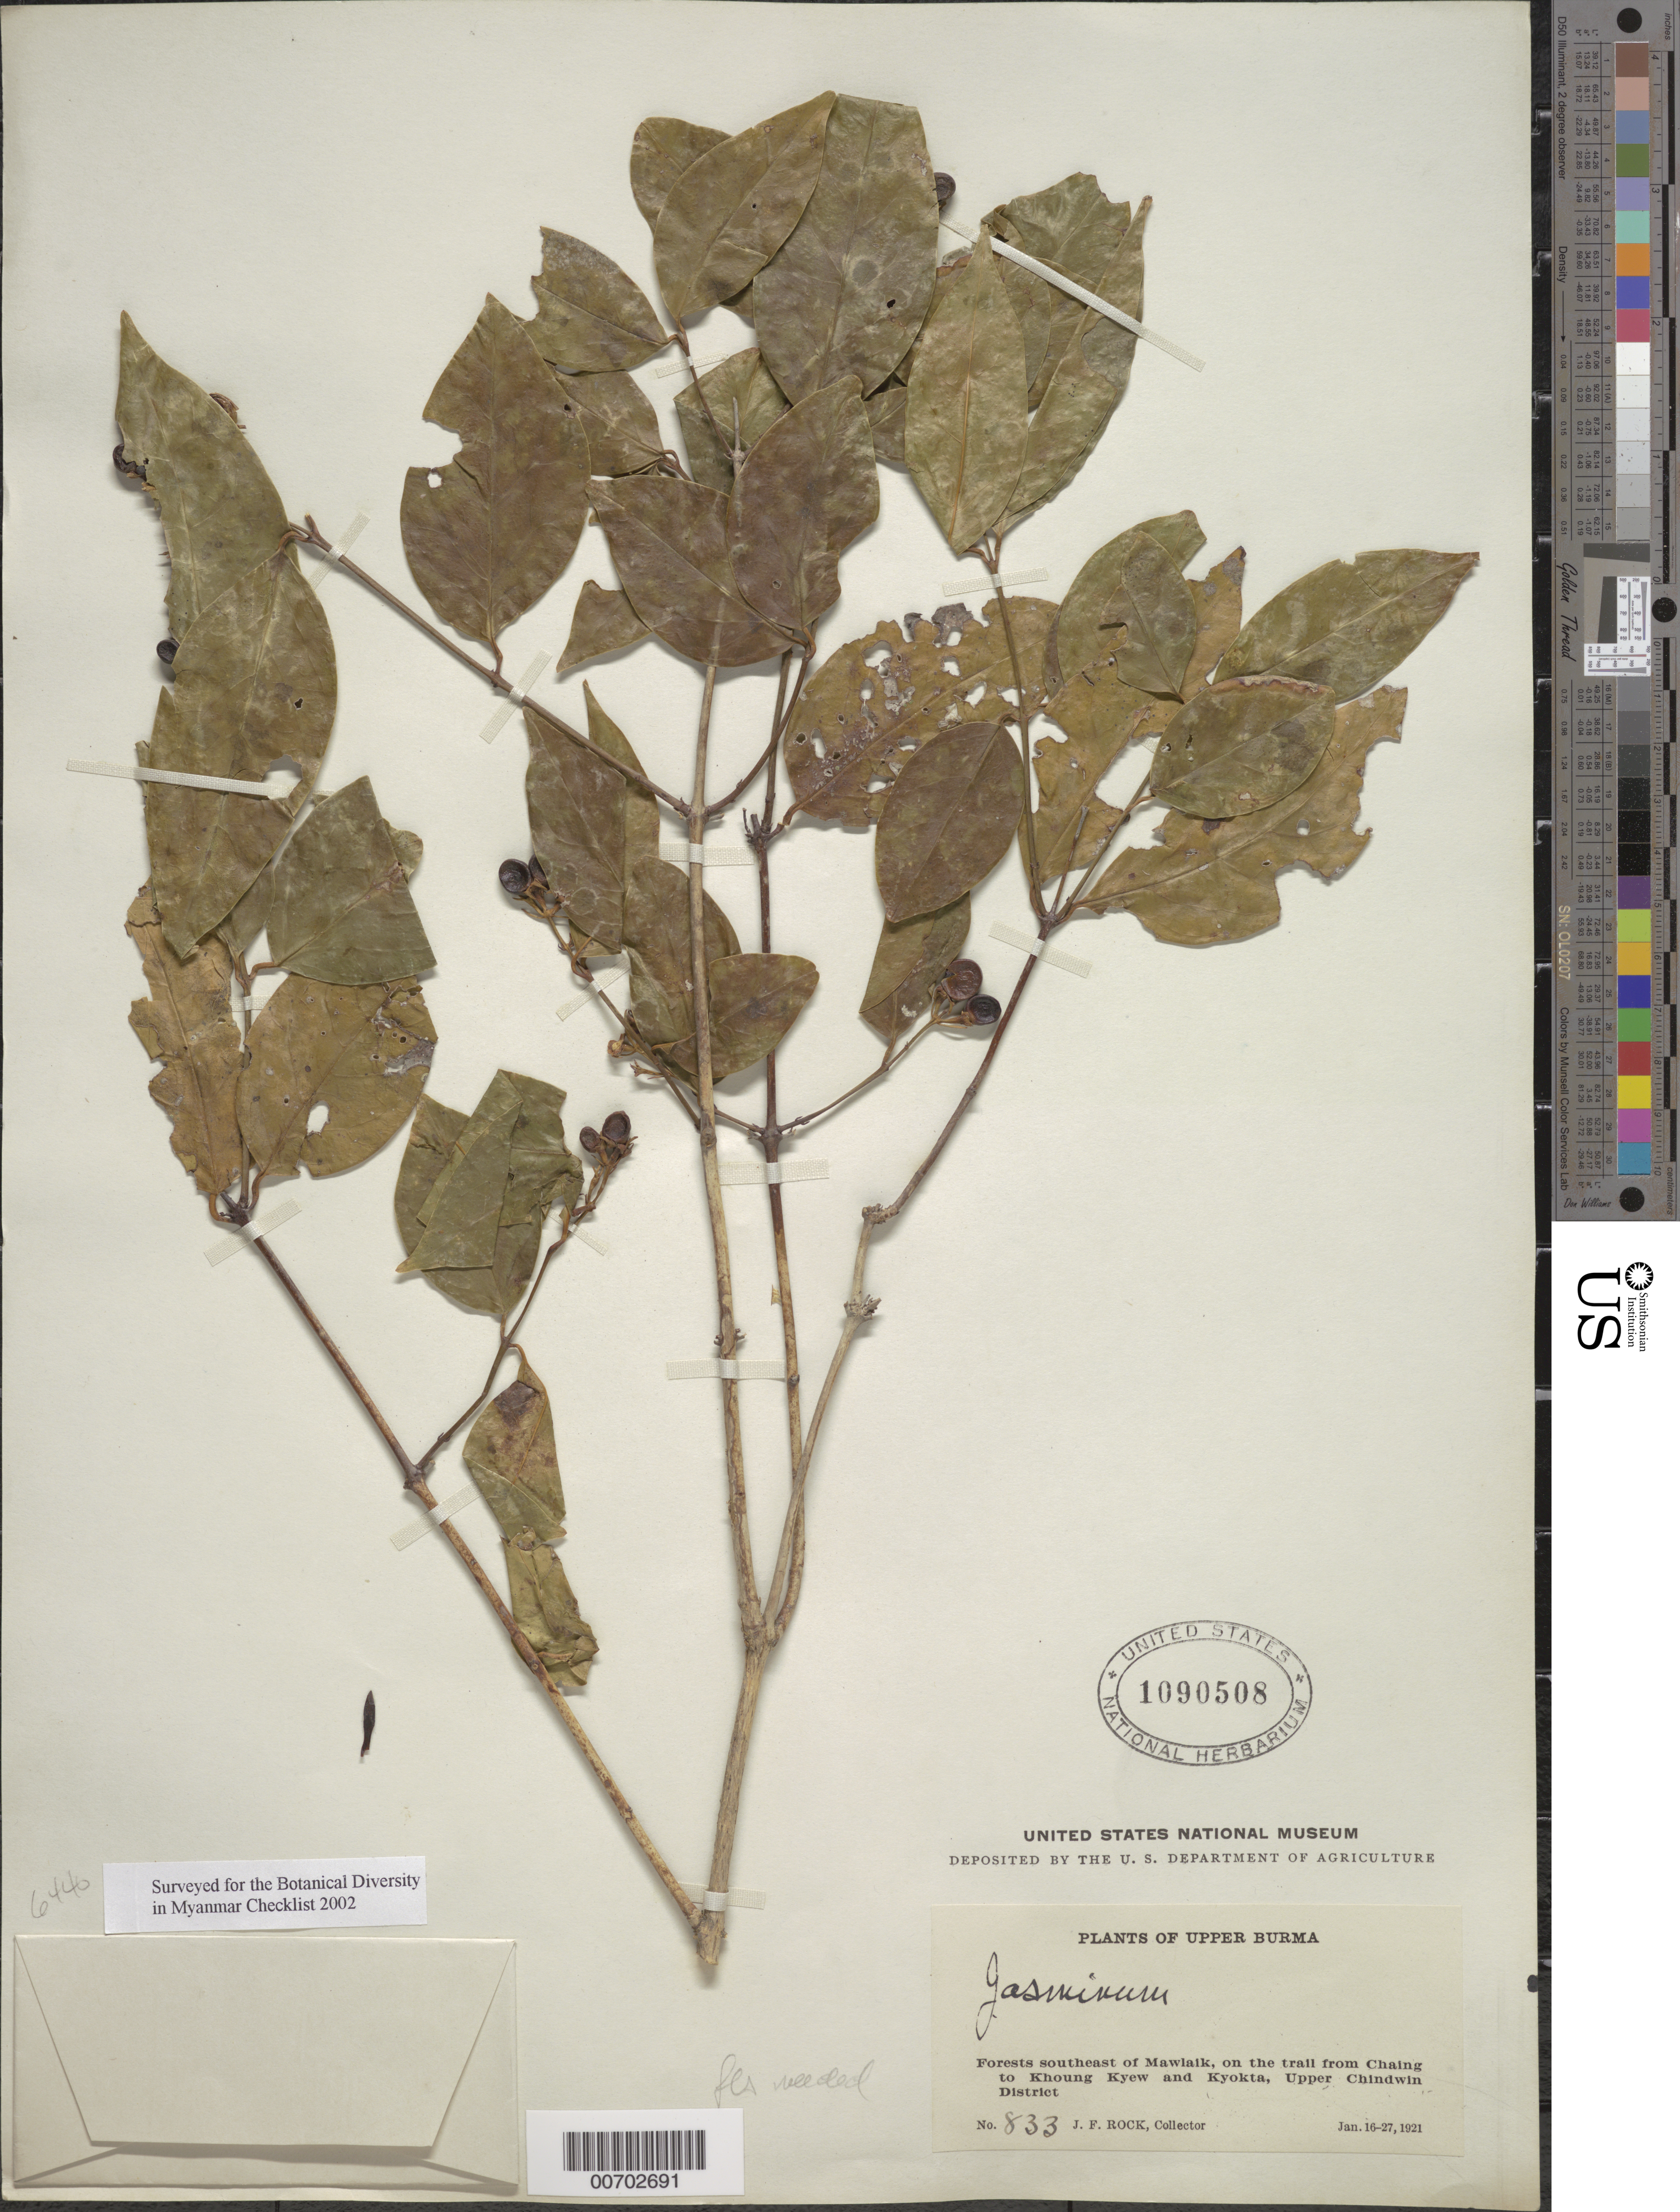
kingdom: Plantae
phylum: Tracheophyta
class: Magnoliopsida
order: Lamiales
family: Oleaceae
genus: Jasminum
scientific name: Jasminum sp.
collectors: J. F. Rock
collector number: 833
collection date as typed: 16 Jan 1921 to 27 Jan 1922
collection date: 1921-01-16/1921-01-27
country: Myanmar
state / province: Sagaing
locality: Upper Chindwin Dist., Mawlaik, SE of, from Chaing to Khoung Kyew & Kyokta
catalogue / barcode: US 1090508